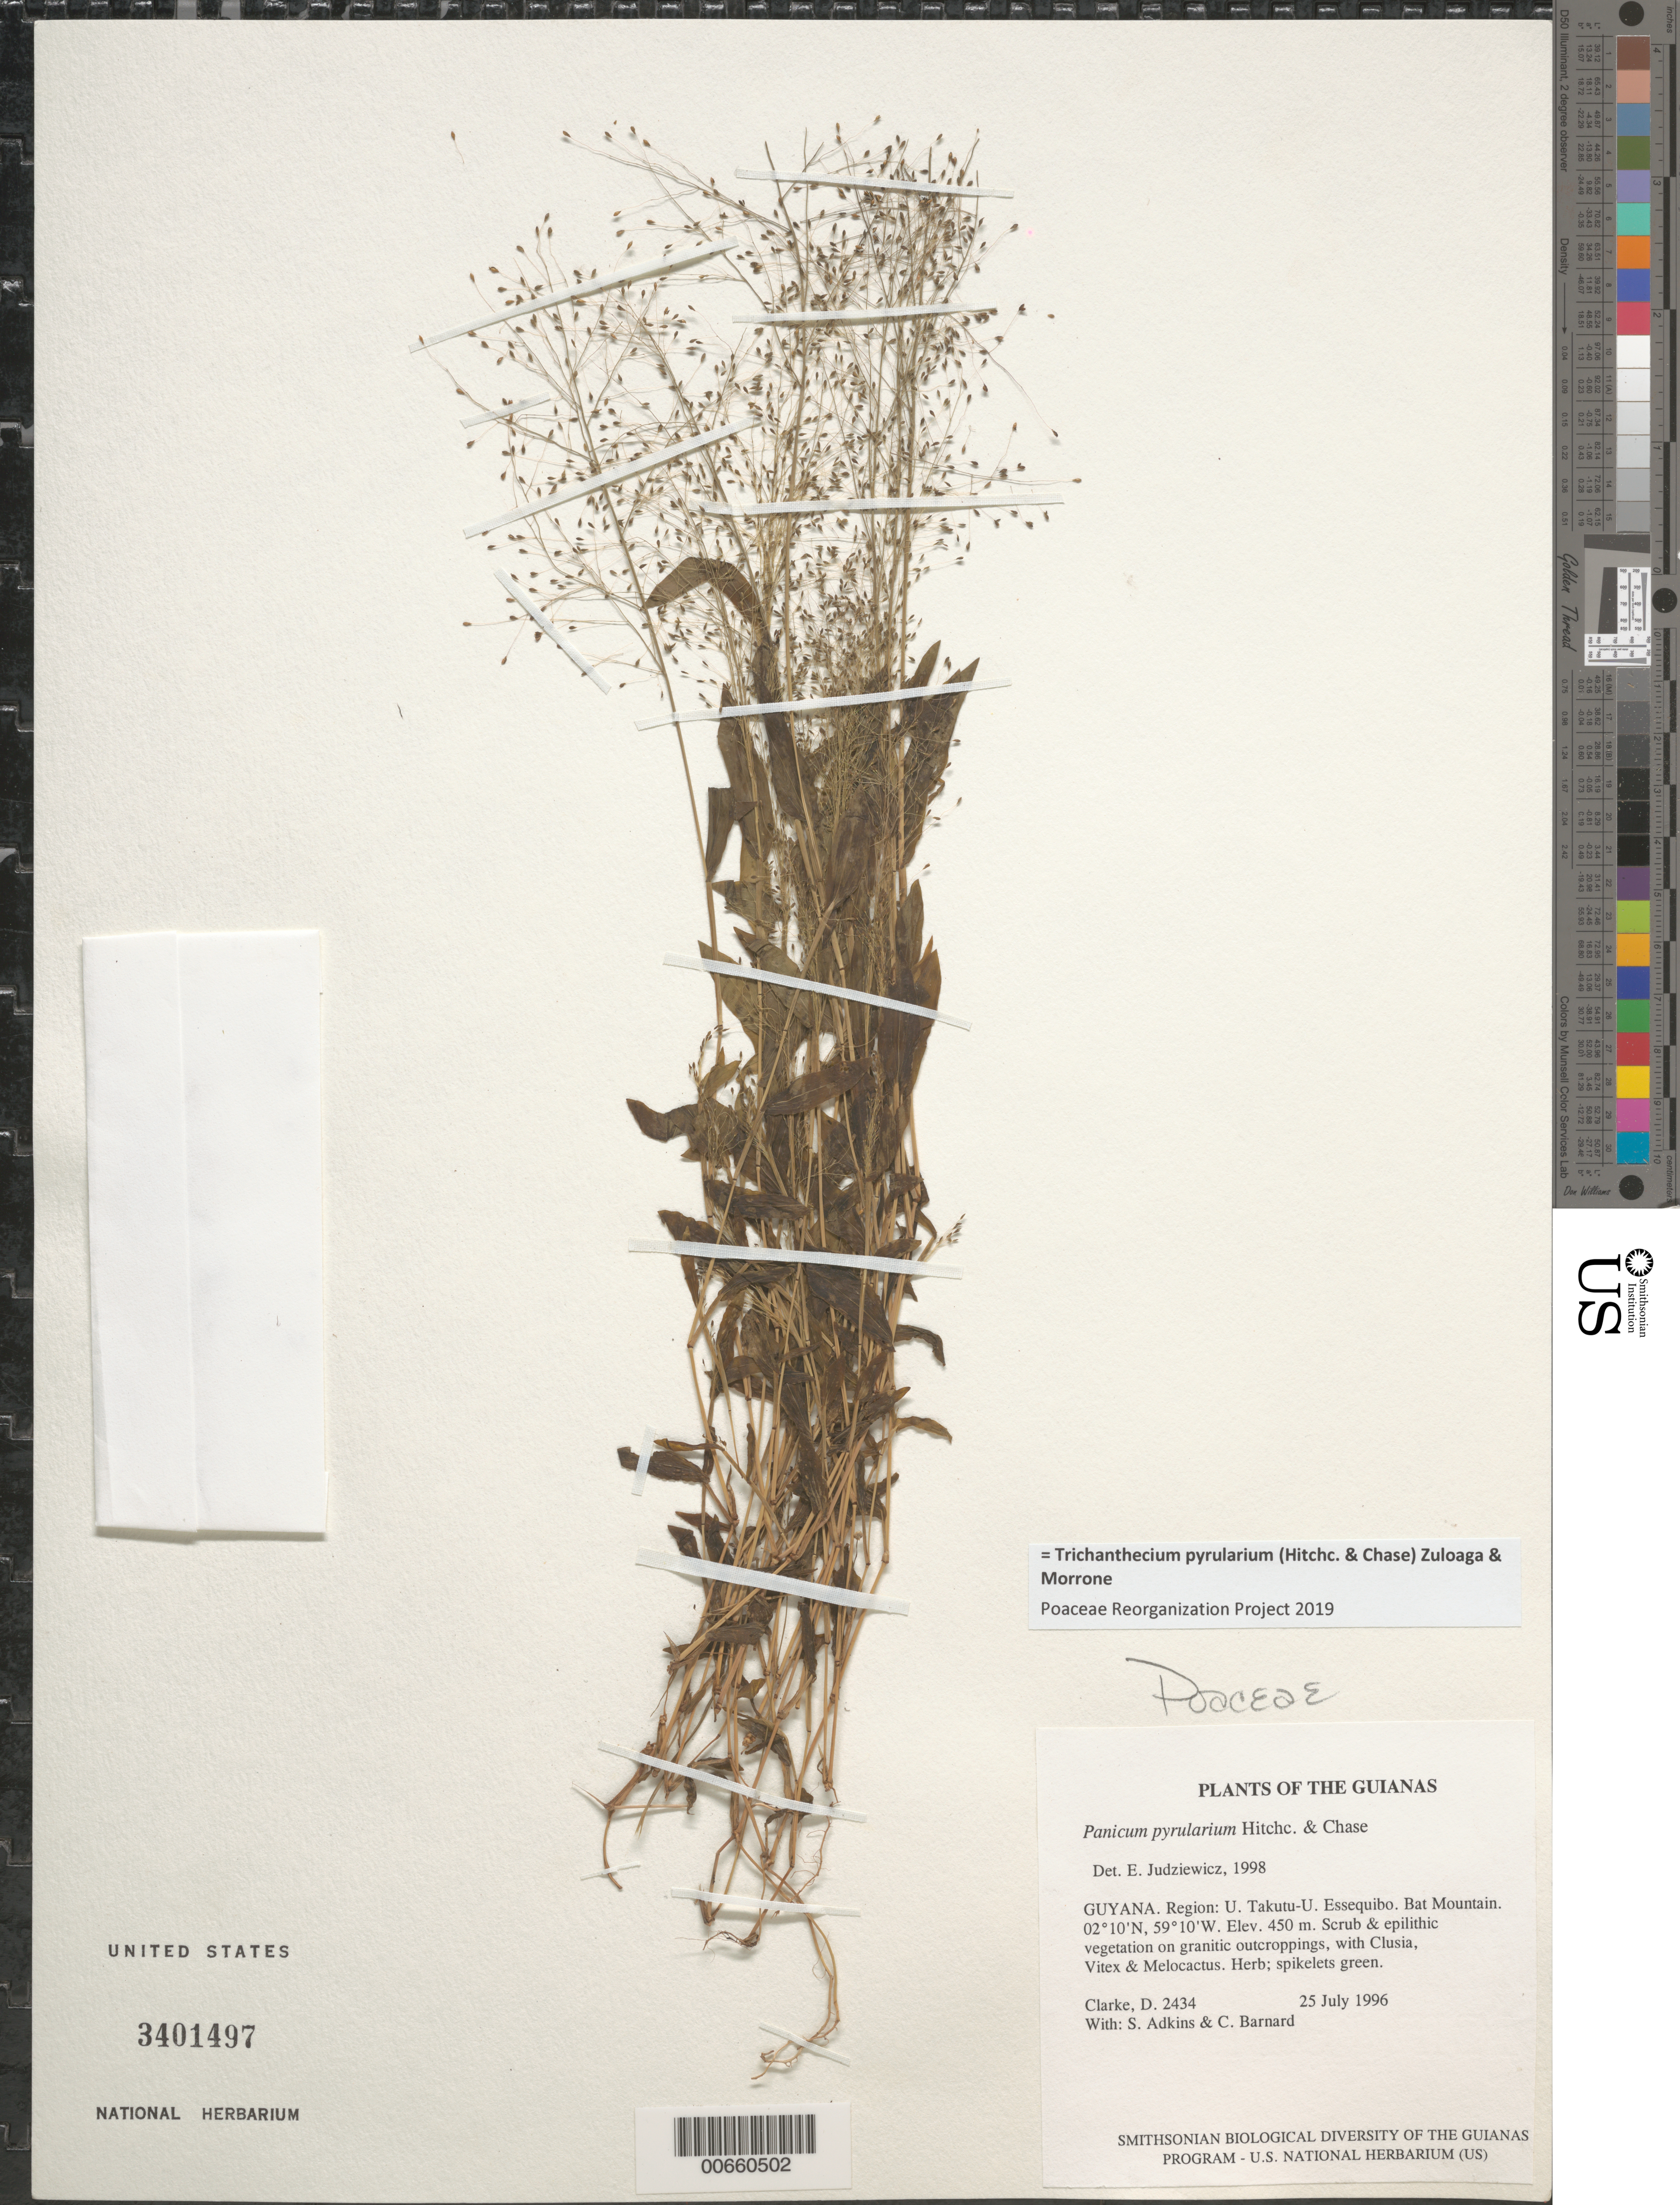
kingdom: Plantae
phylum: Tracheophyta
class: Liliopsida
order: Poales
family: Poaceae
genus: Trichanthecium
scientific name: Trichanthecium pyrularium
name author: (Hitchc. & Chase) Zuloaga & Morrone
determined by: Poaceae Reorganization Project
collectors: H. D. Clarke, S. Adkins & C. Bernard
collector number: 2434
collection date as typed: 25 July 1996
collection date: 1996-07-25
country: Guyana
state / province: U. Takutu-U. Essequibo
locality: Bat Mountain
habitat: Scrub & epilithic vegetation on granitic outcroppings, with Clusia, Vitex & Melocactus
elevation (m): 450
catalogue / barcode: US 3401497